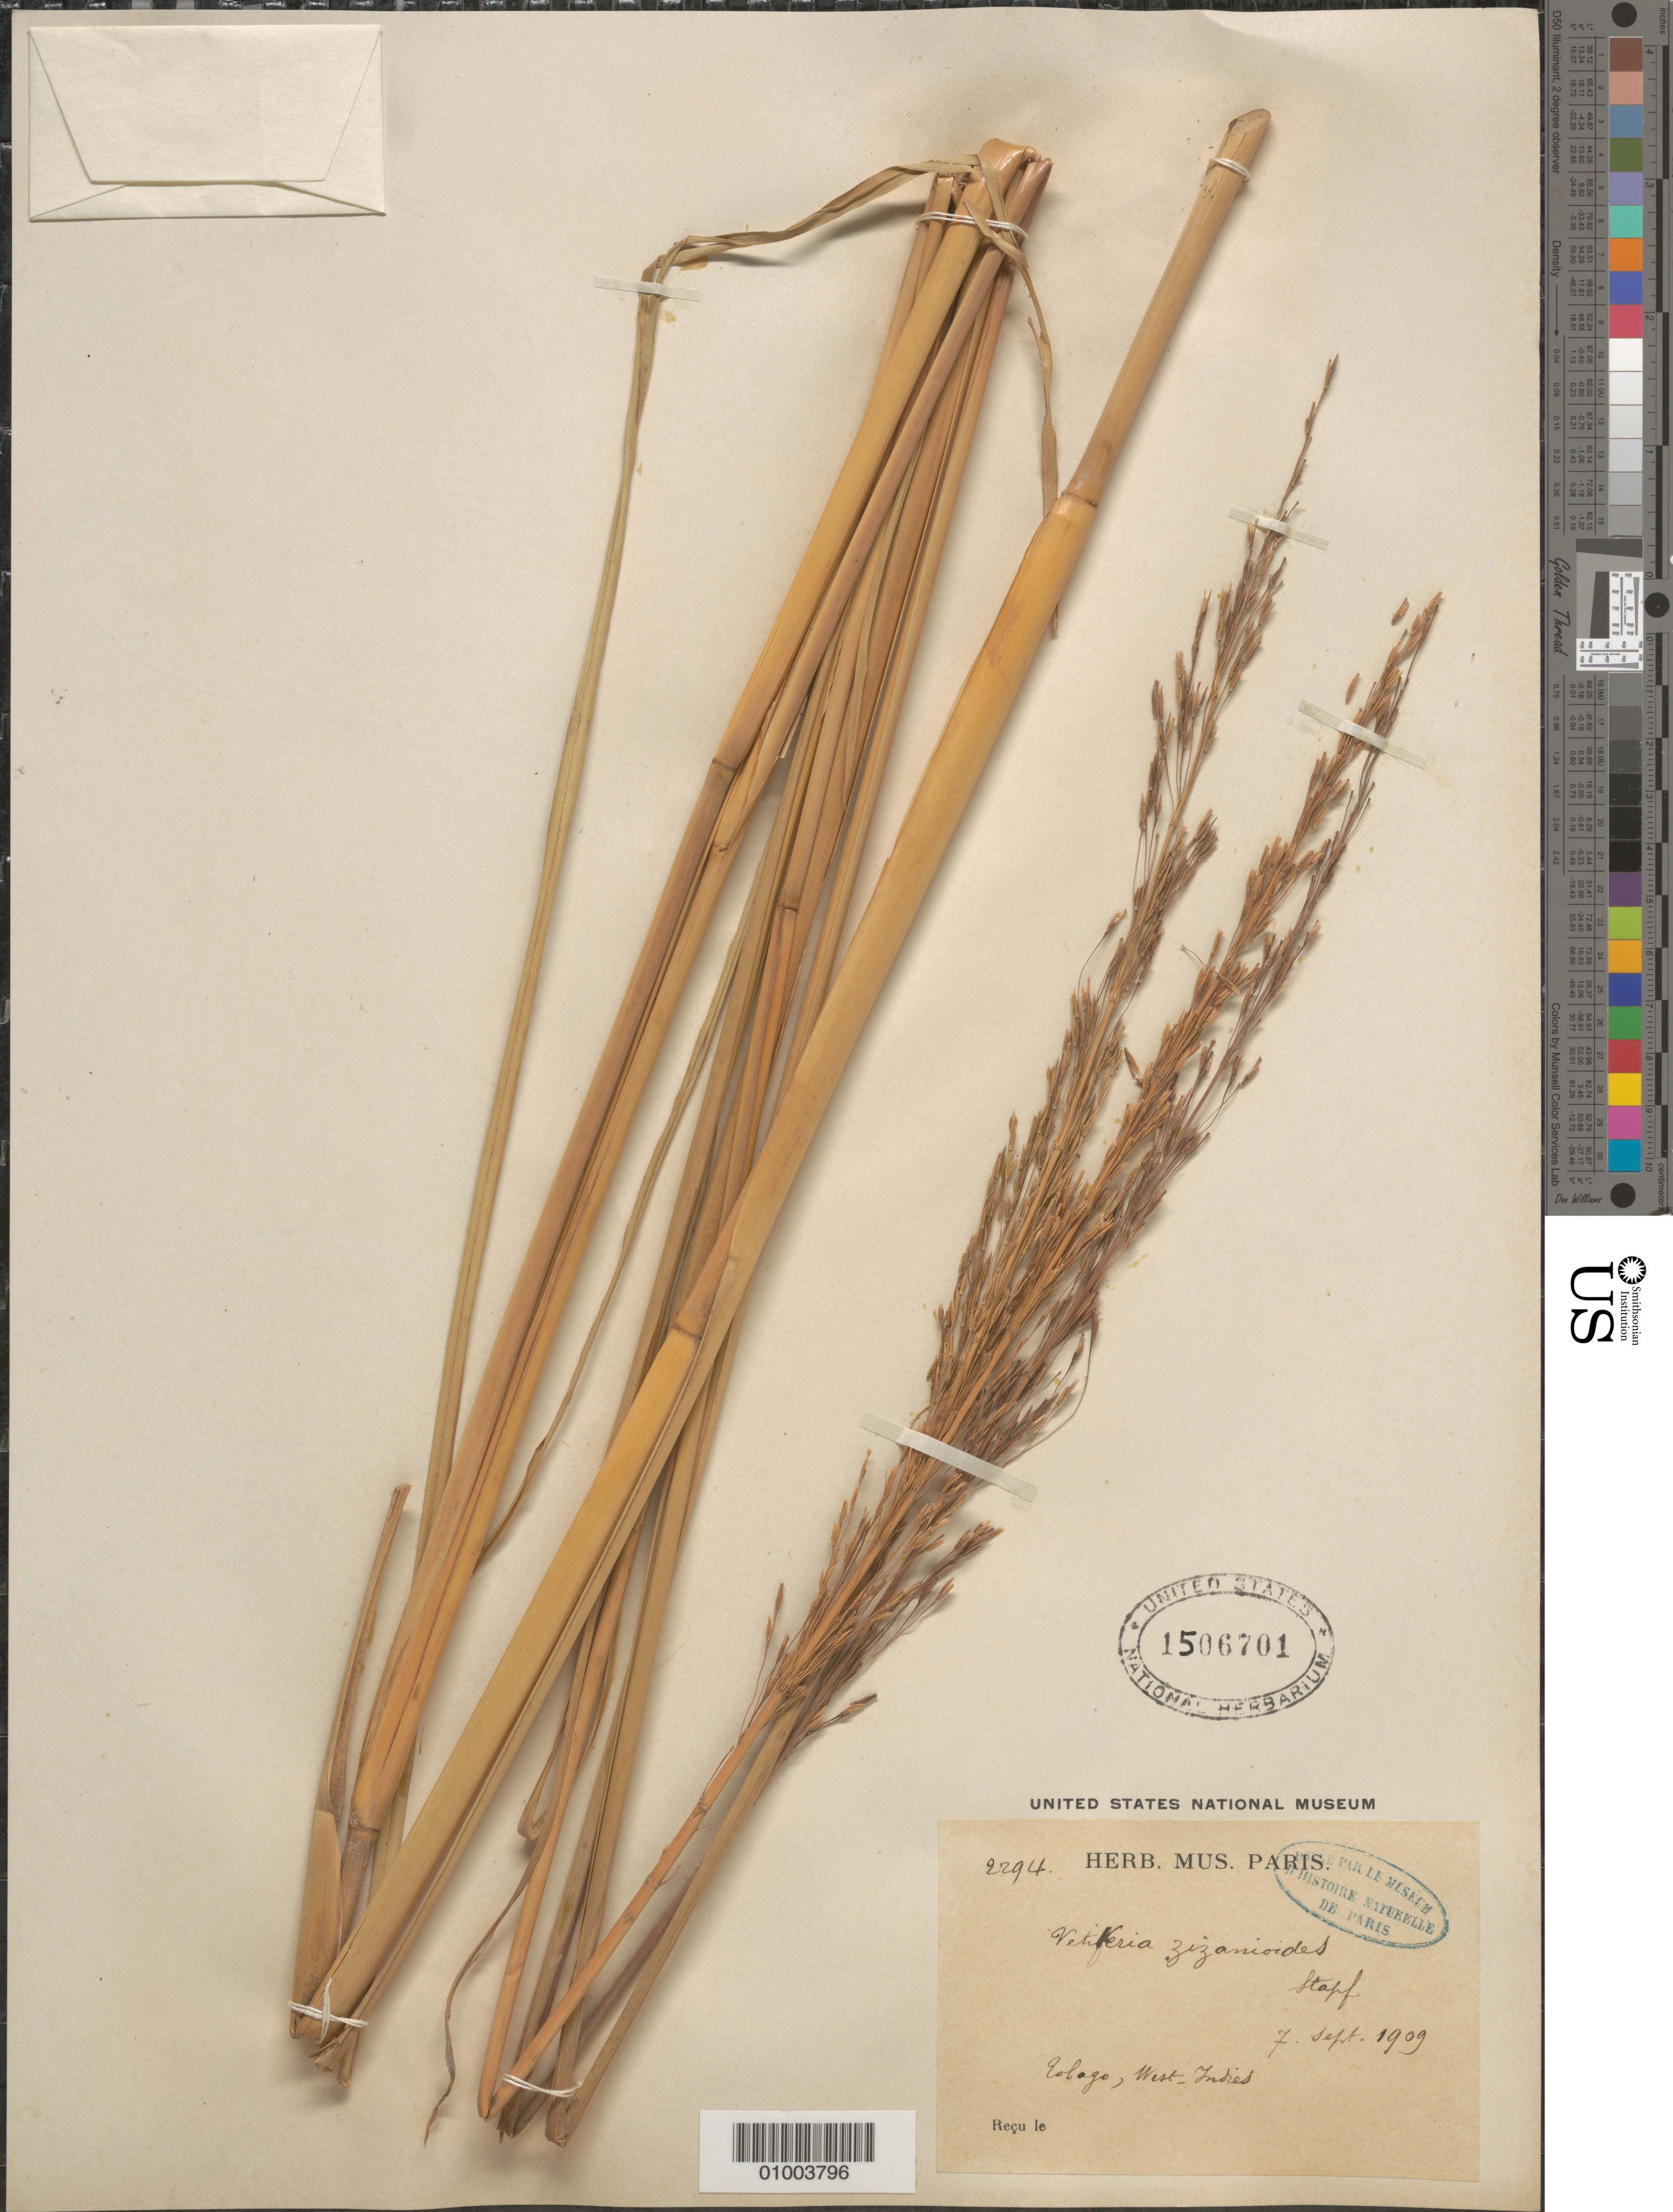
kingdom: Plantae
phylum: Tracheophyta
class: Liliopsida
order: Poales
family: Poaceae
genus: Vetiveria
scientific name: Vetiveria zizanioides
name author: (L.) Nash ex Small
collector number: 2294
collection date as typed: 07 Sep 1909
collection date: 1909-09-07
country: Trinidad and Tobago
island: Tobago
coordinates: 0 N, 0 E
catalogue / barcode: US 1506701